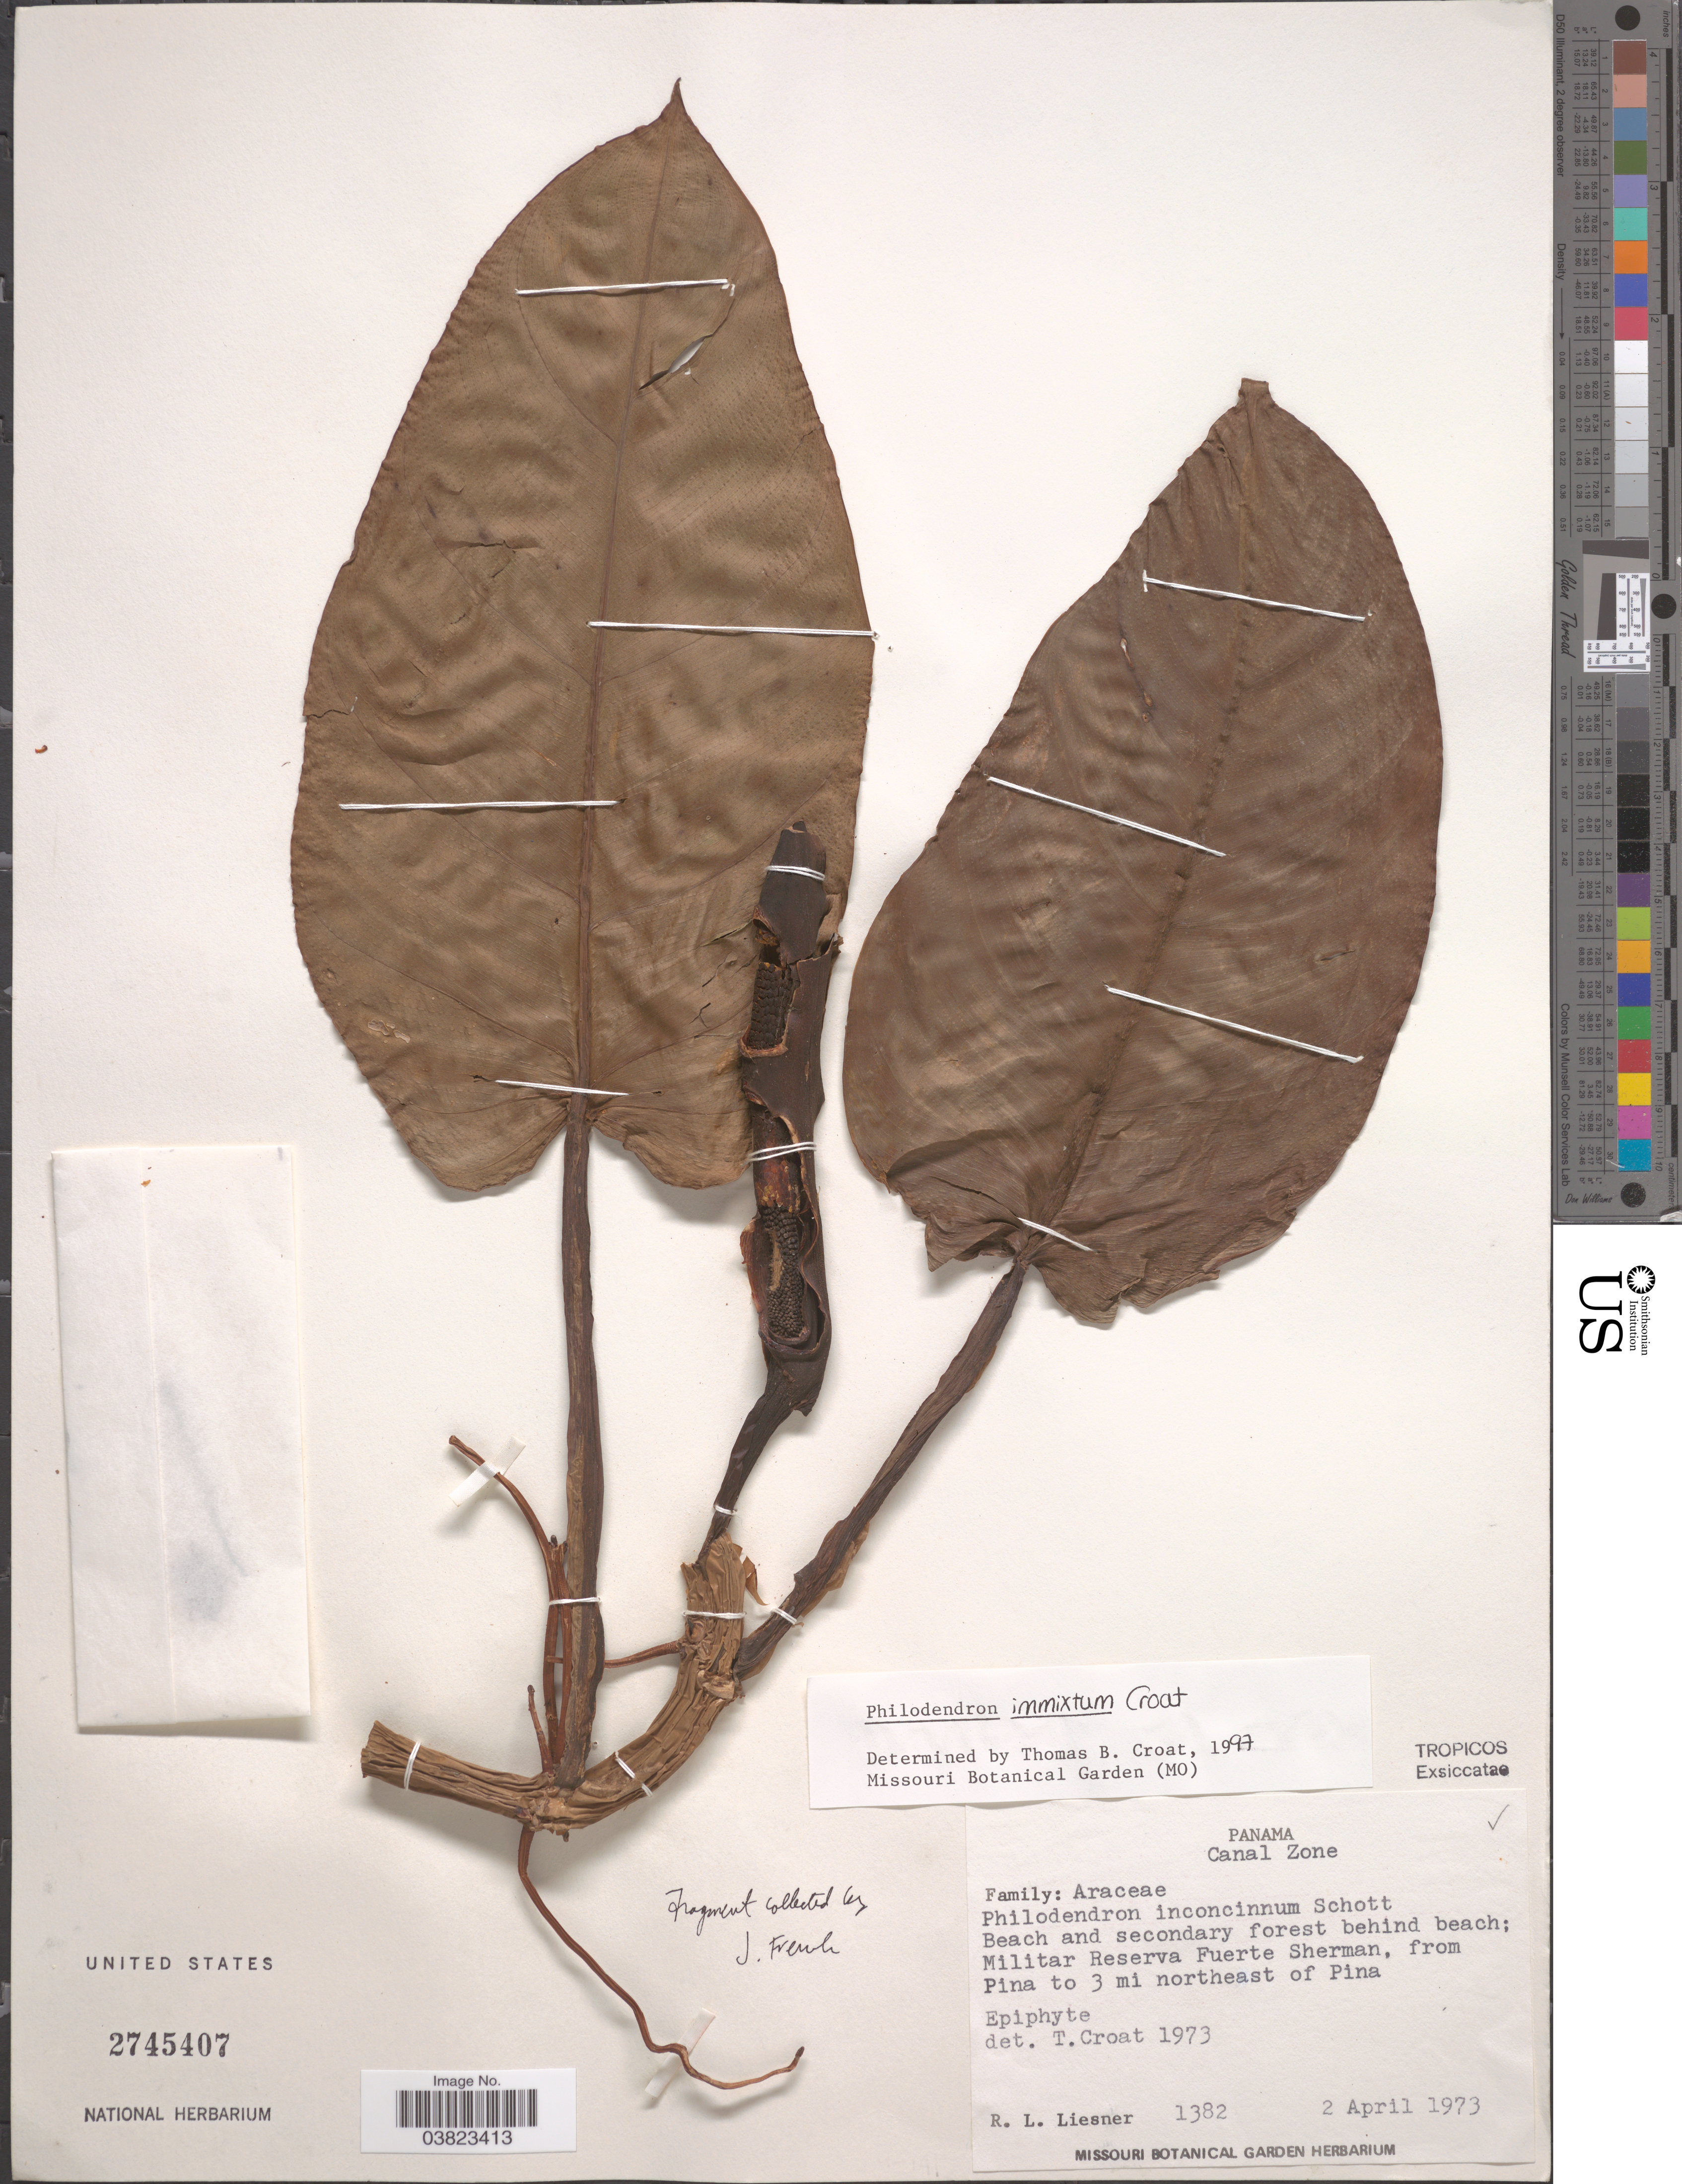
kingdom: Plantae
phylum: Tracheophyta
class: Liliopsida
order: Alismatales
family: Araceae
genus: Philodendron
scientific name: Philodendron immixtum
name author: Croat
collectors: R. L. Liesner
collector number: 1382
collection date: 1973-04-02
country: Panama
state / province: Colón / Panamá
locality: Canal Zone. Beach and secondary forest behind beach; Militar Reserva Fuerte Sherman, from Pina to 3 mi northeast of Pina.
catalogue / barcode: US 2745407